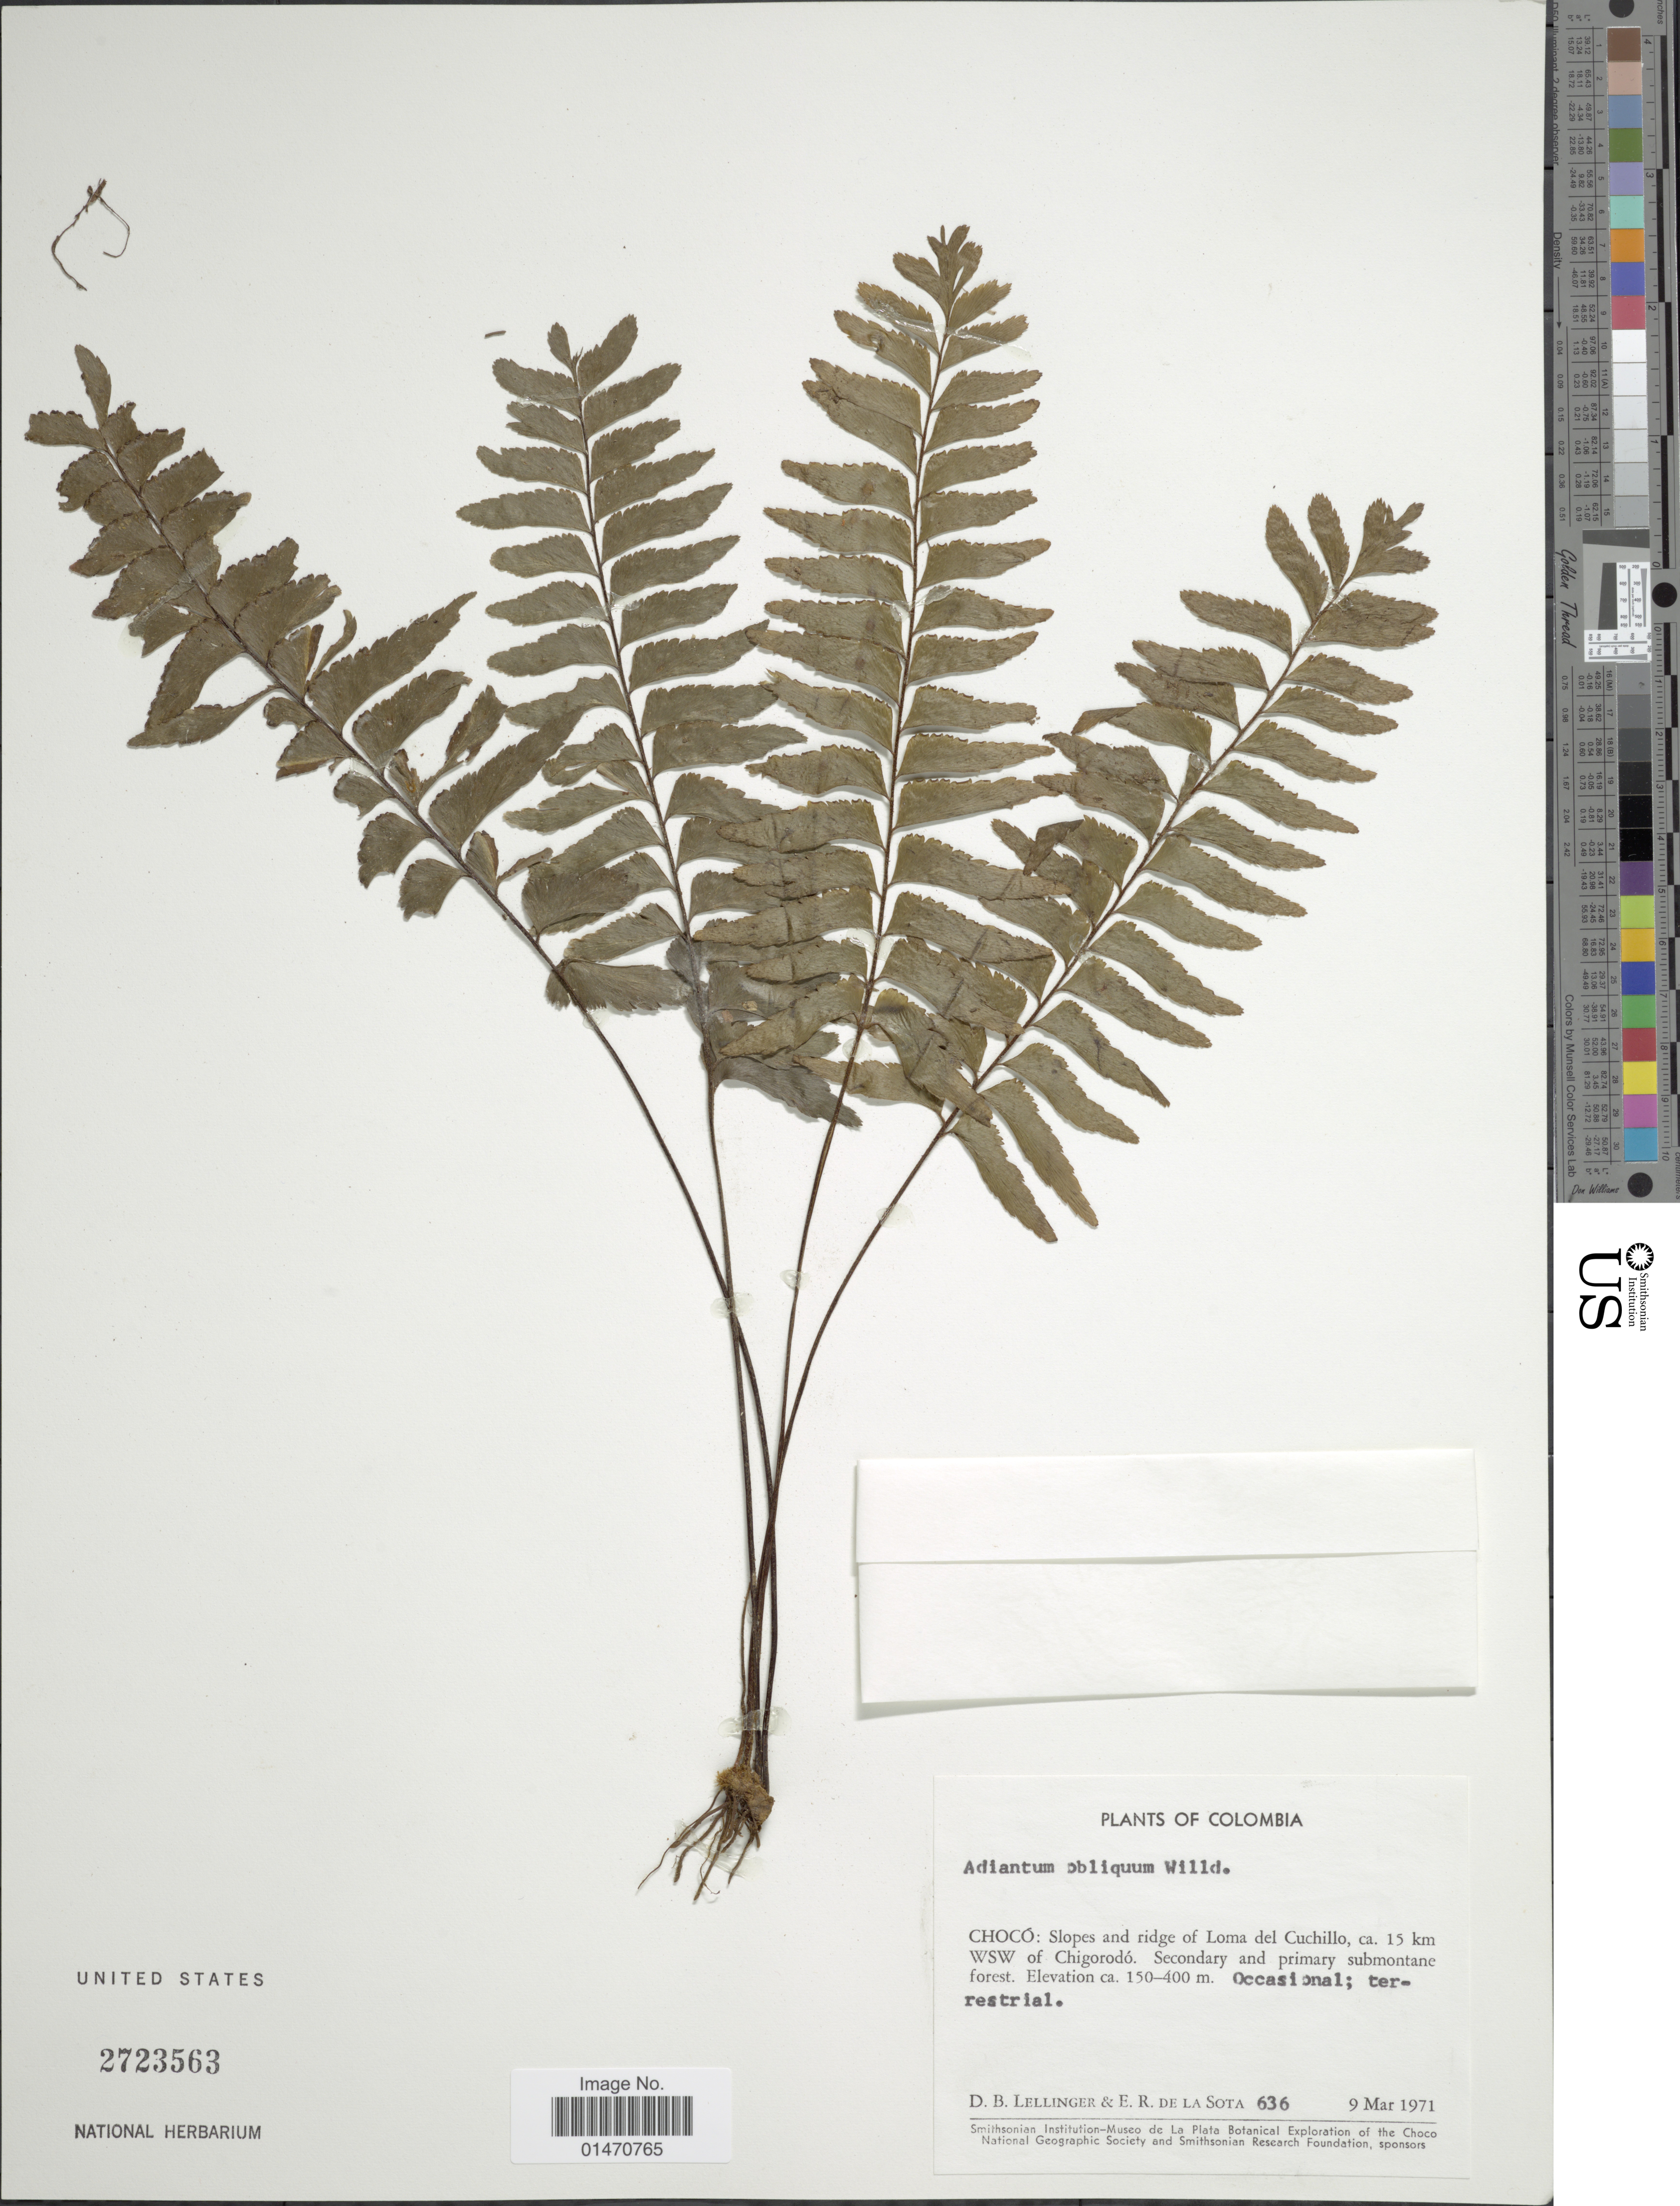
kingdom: Plantae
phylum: Tracheophyta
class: Polypodiopsida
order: Polypodiales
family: Pteridaceae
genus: Adiantum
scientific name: Adiantum obliquum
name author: Willd.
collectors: D. B. Lellinger & E. R. de la Sota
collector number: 636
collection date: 1971-03-09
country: Colombia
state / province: Chocó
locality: Chocó: Slopes and ridge of Loma del Cuchillo, ca. 15km WSW of Chigorodó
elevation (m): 150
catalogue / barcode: US 2723563